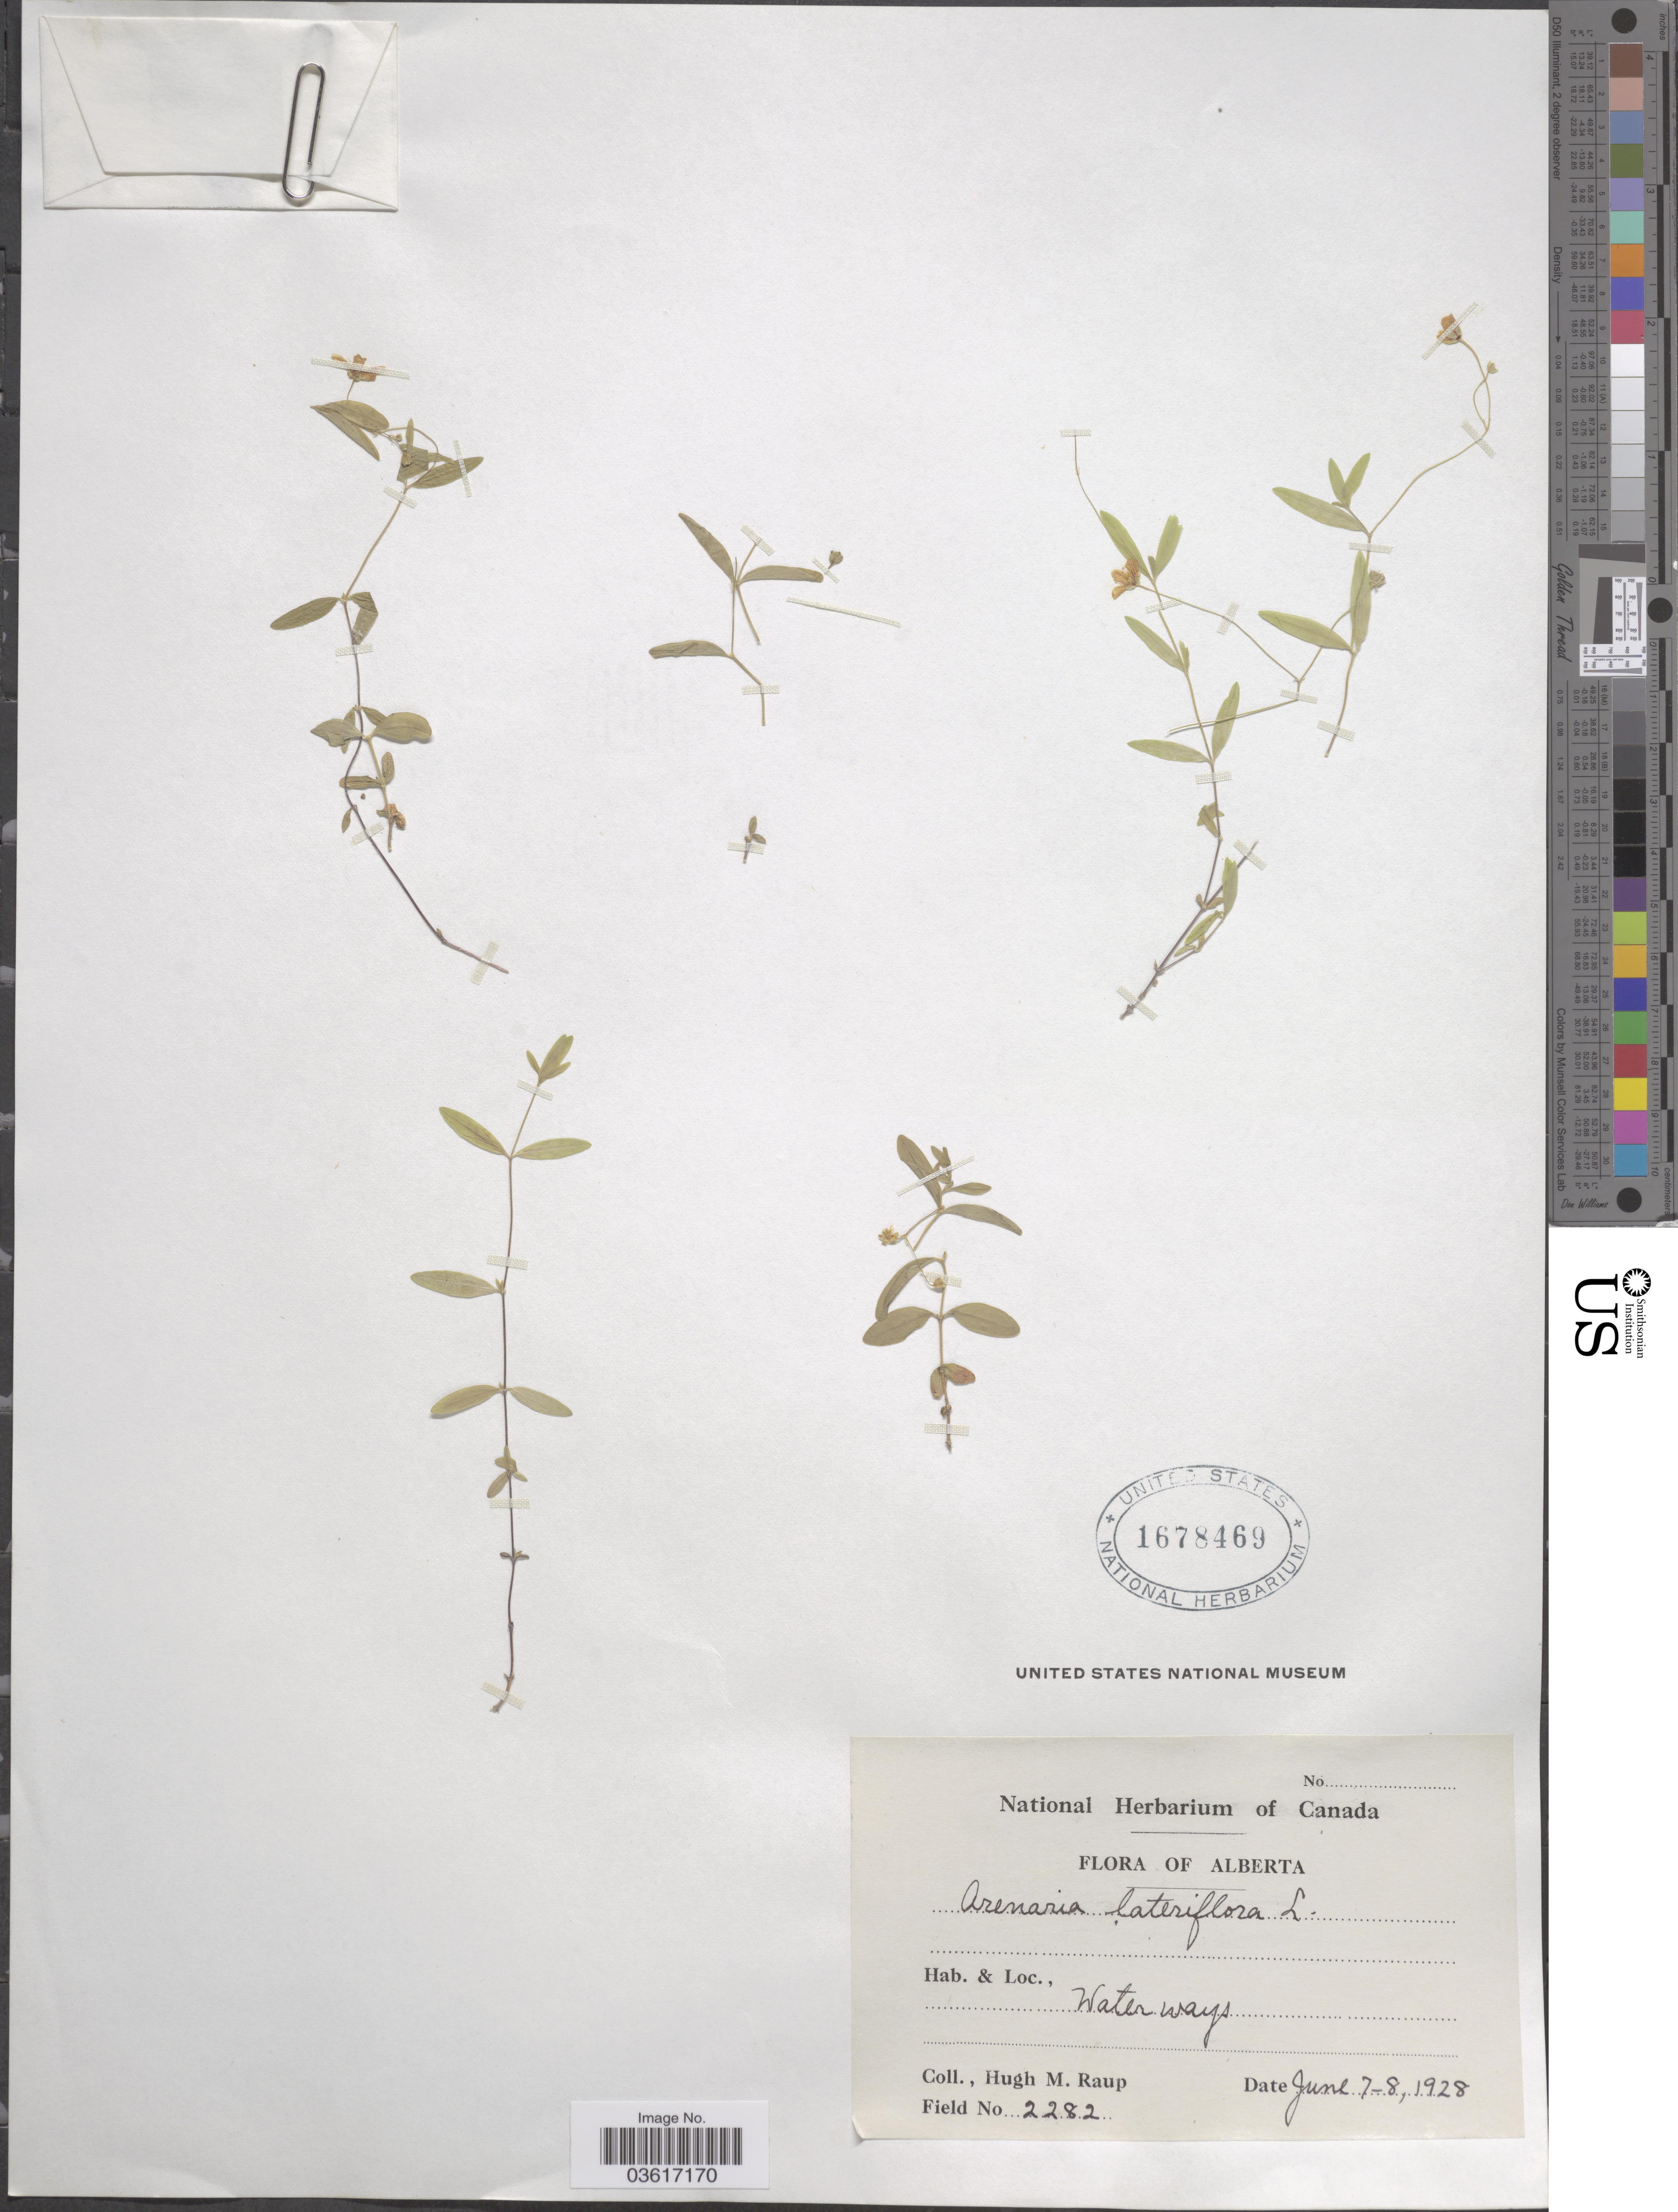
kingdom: Plantae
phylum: Tracheophyta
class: Magnoliopsida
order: Caryophyllales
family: Caryophyllaceae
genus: Moehringia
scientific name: Moehringia lateriflora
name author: (L.) Fenzl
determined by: Strong, Mark T., (BOT), Smithsonian Institution - National Museum of Natural History (UNITED STATES)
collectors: H. Raup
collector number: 2282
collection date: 1928-06-07/1928-06-08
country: Canada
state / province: Alberta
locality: Water ways.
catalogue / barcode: US 1678469